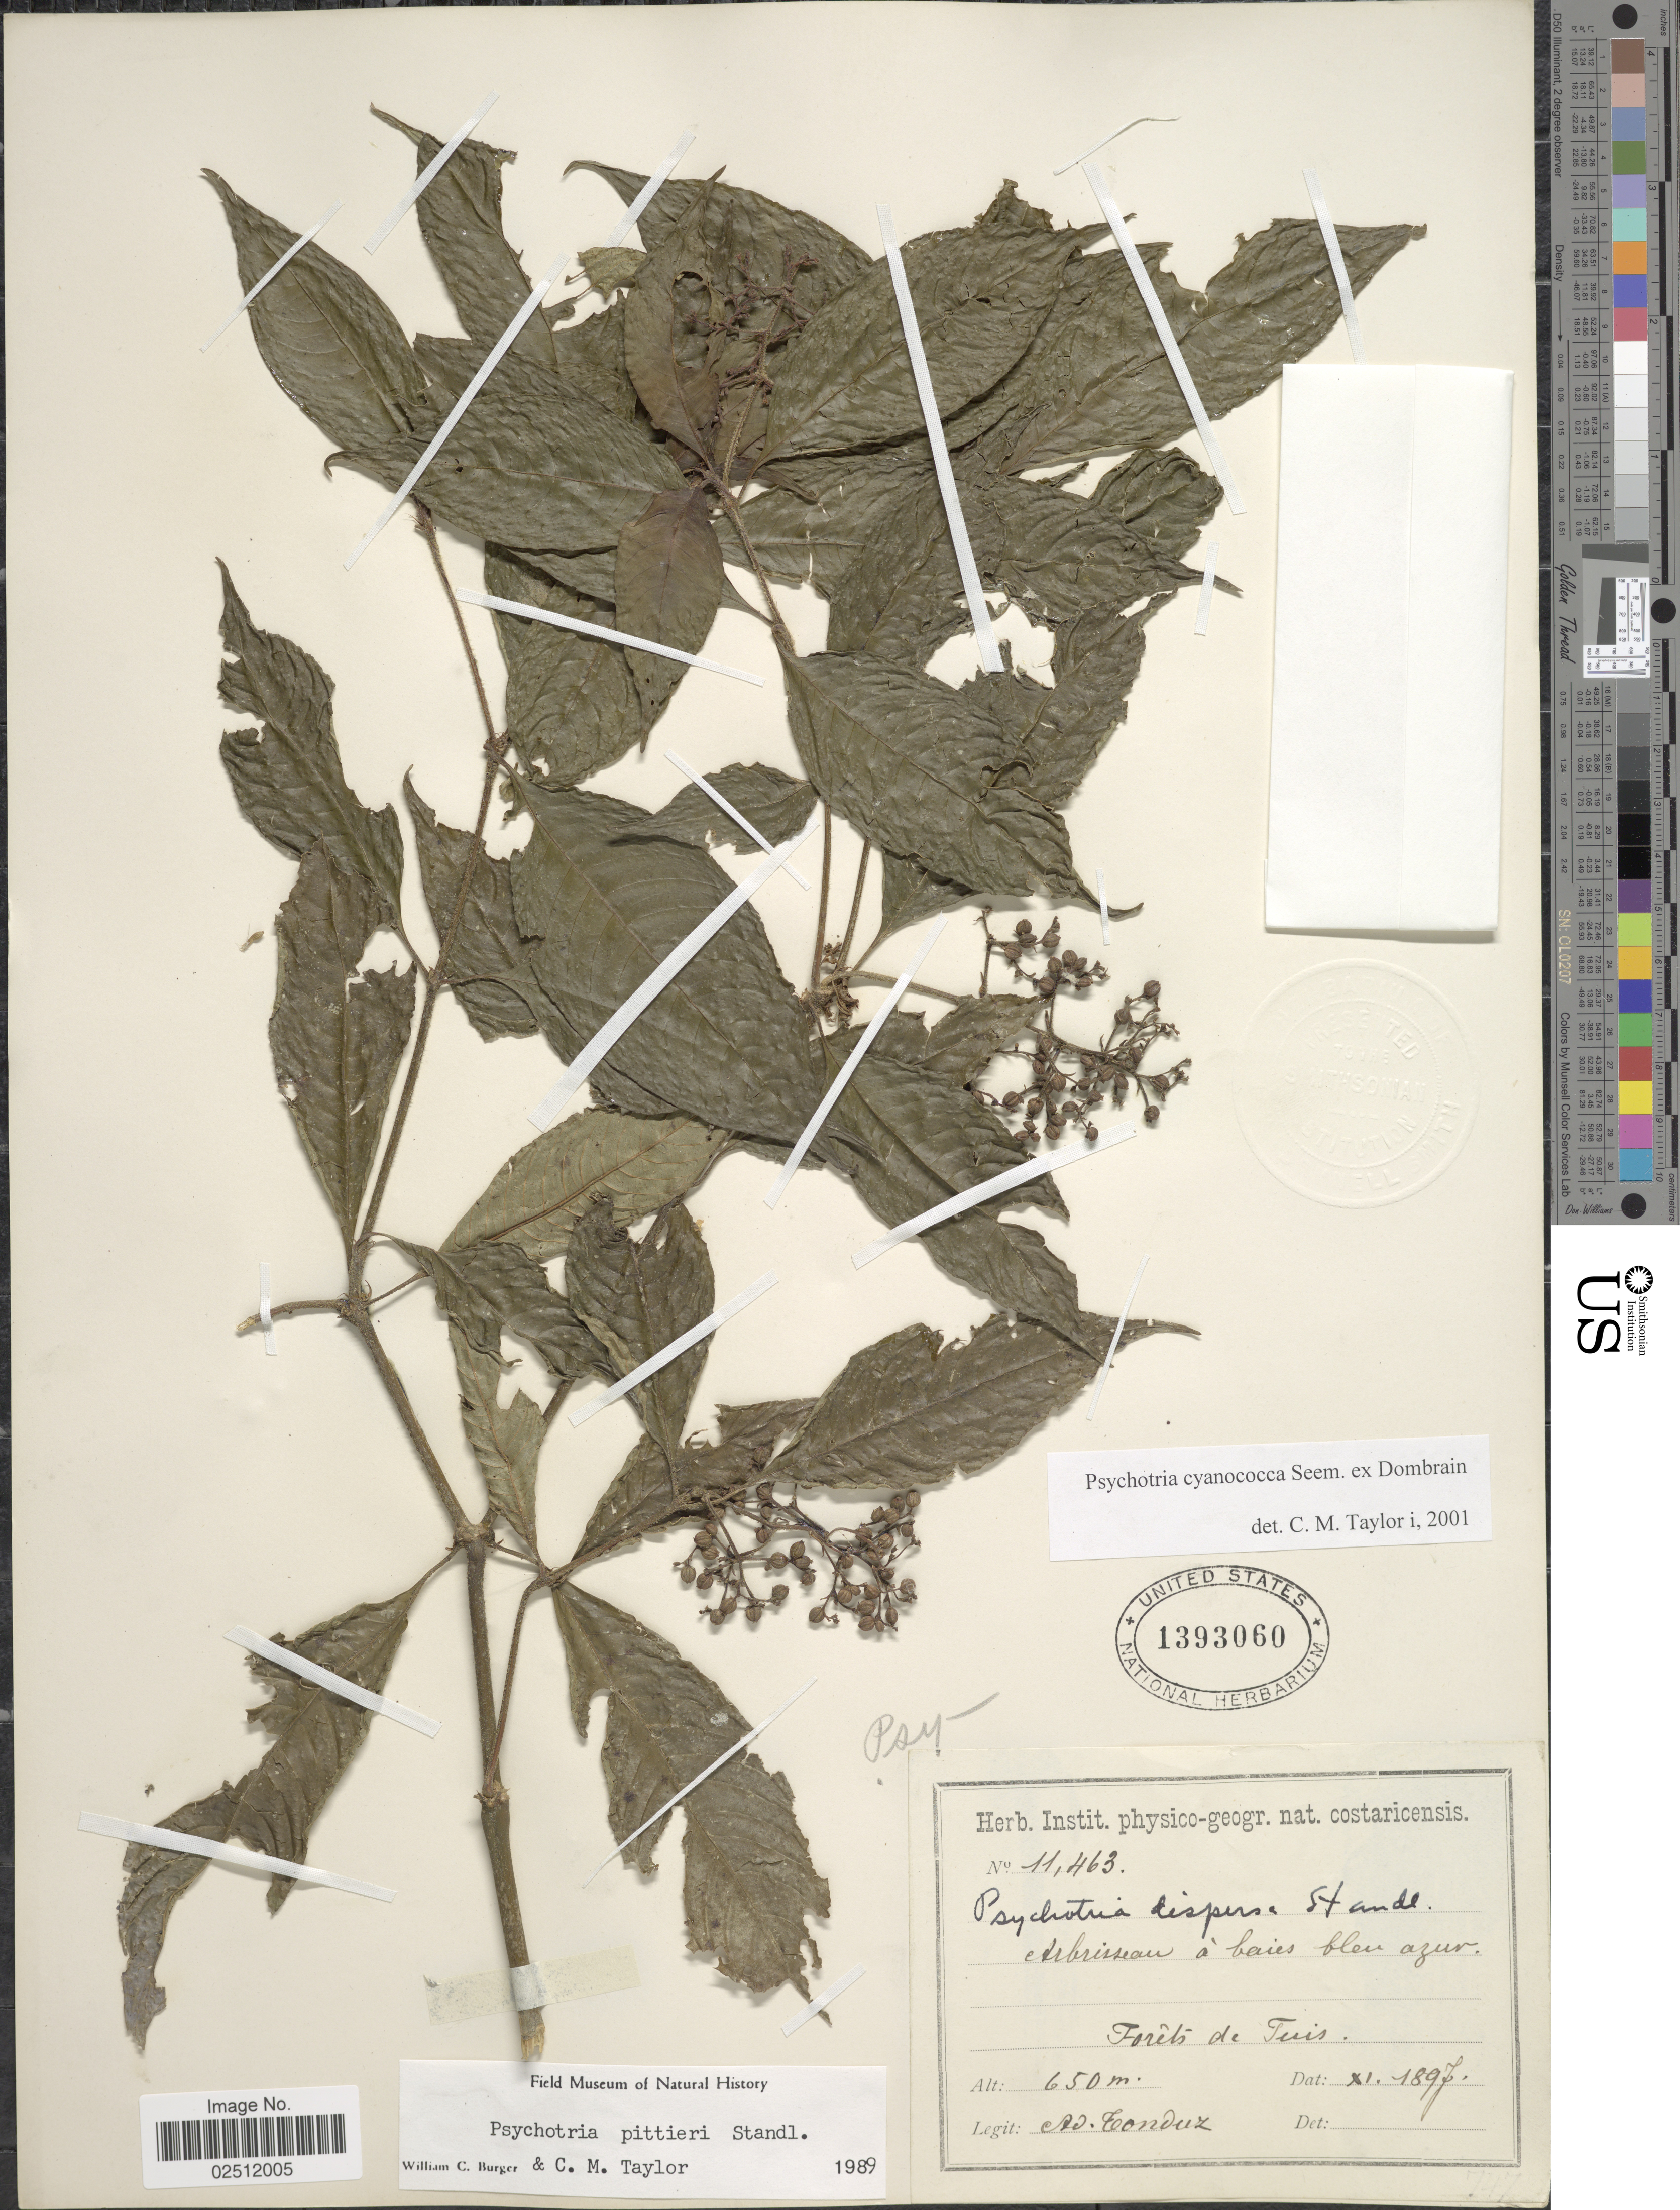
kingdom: Plantae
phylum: Tracheophyta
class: Magnoliopsida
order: Gentianales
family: Rubiaceae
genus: Psychotria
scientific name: Psychotria cyanococca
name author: Seem. ex Dombrain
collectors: A. Tonduz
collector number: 11463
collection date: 1897-11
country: Costa Rica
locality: Forêts de Tuis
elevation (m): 650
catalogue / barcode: US 1393060